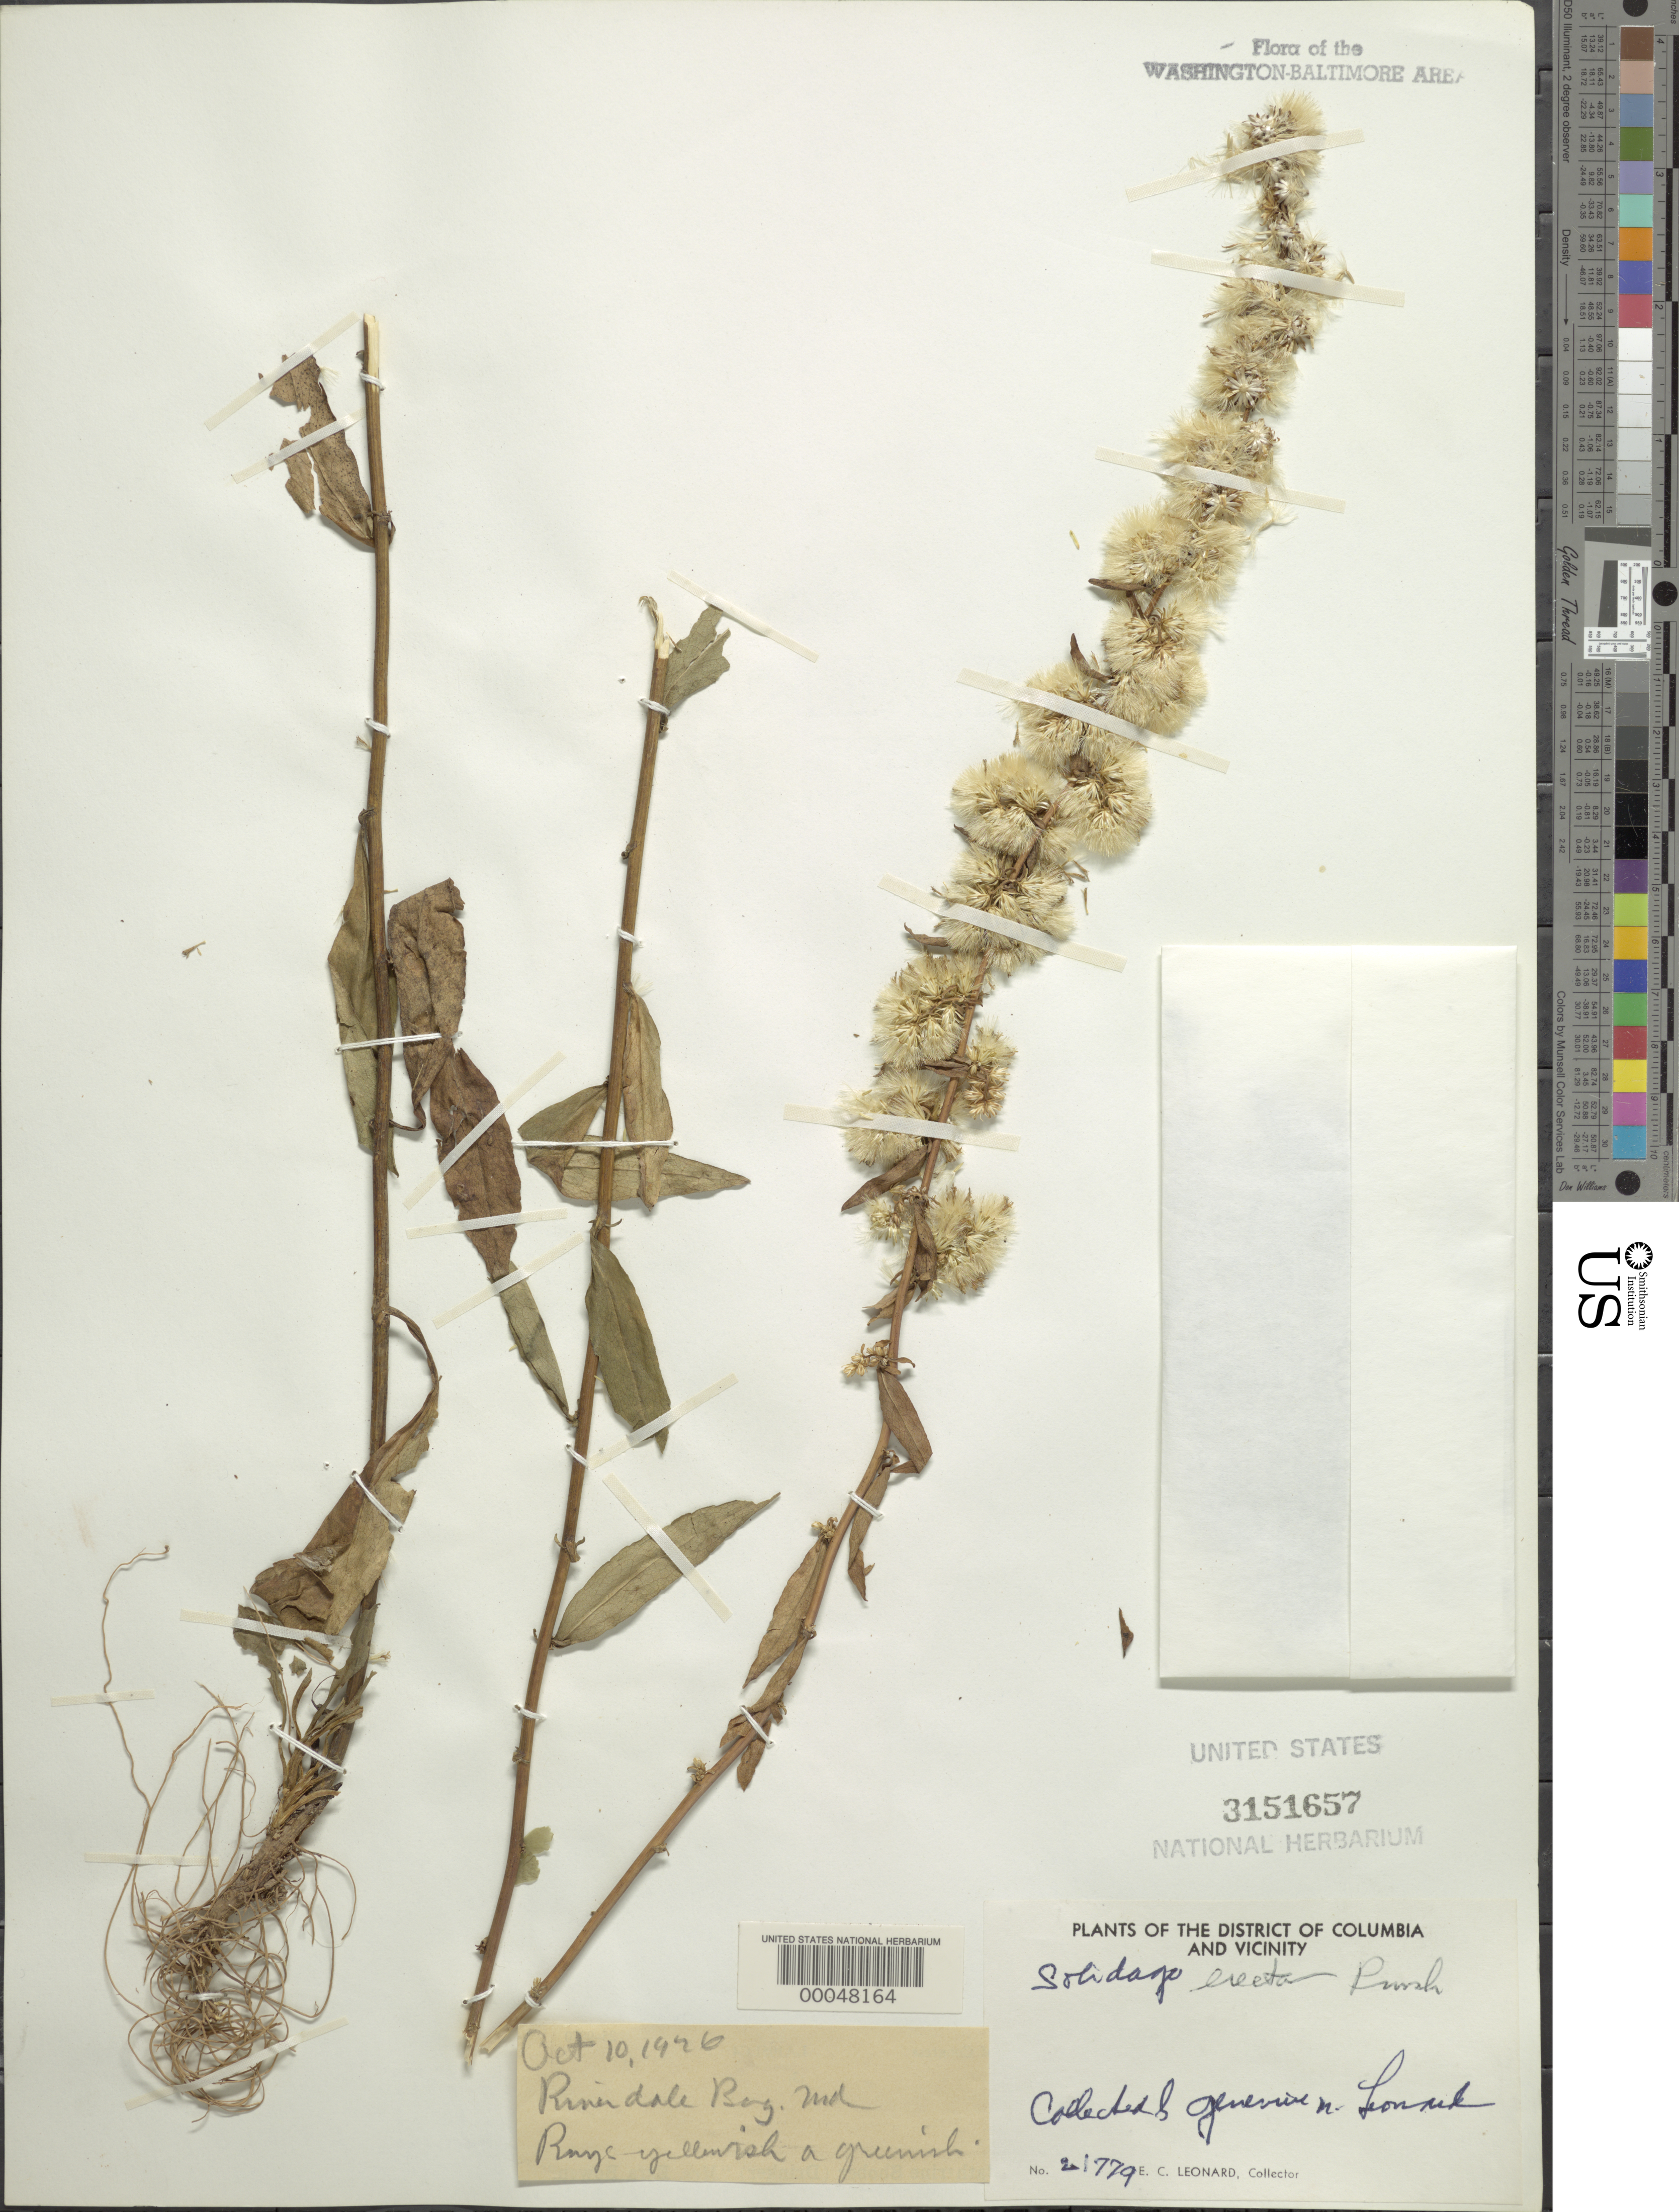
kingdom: Plantae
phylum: Tracheophyta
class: Magnoliopsida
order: Asterales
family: Asteraceae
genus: Solidago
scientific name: Solidago erecta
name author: Pursh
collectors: G. M. Leonard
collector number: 21779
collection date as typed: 10 Oct 1926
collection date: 1926-10-10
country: United States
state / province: Maryland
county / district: Prince George's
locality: Riverdale Bog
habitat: Bog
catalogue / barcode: US 3151657